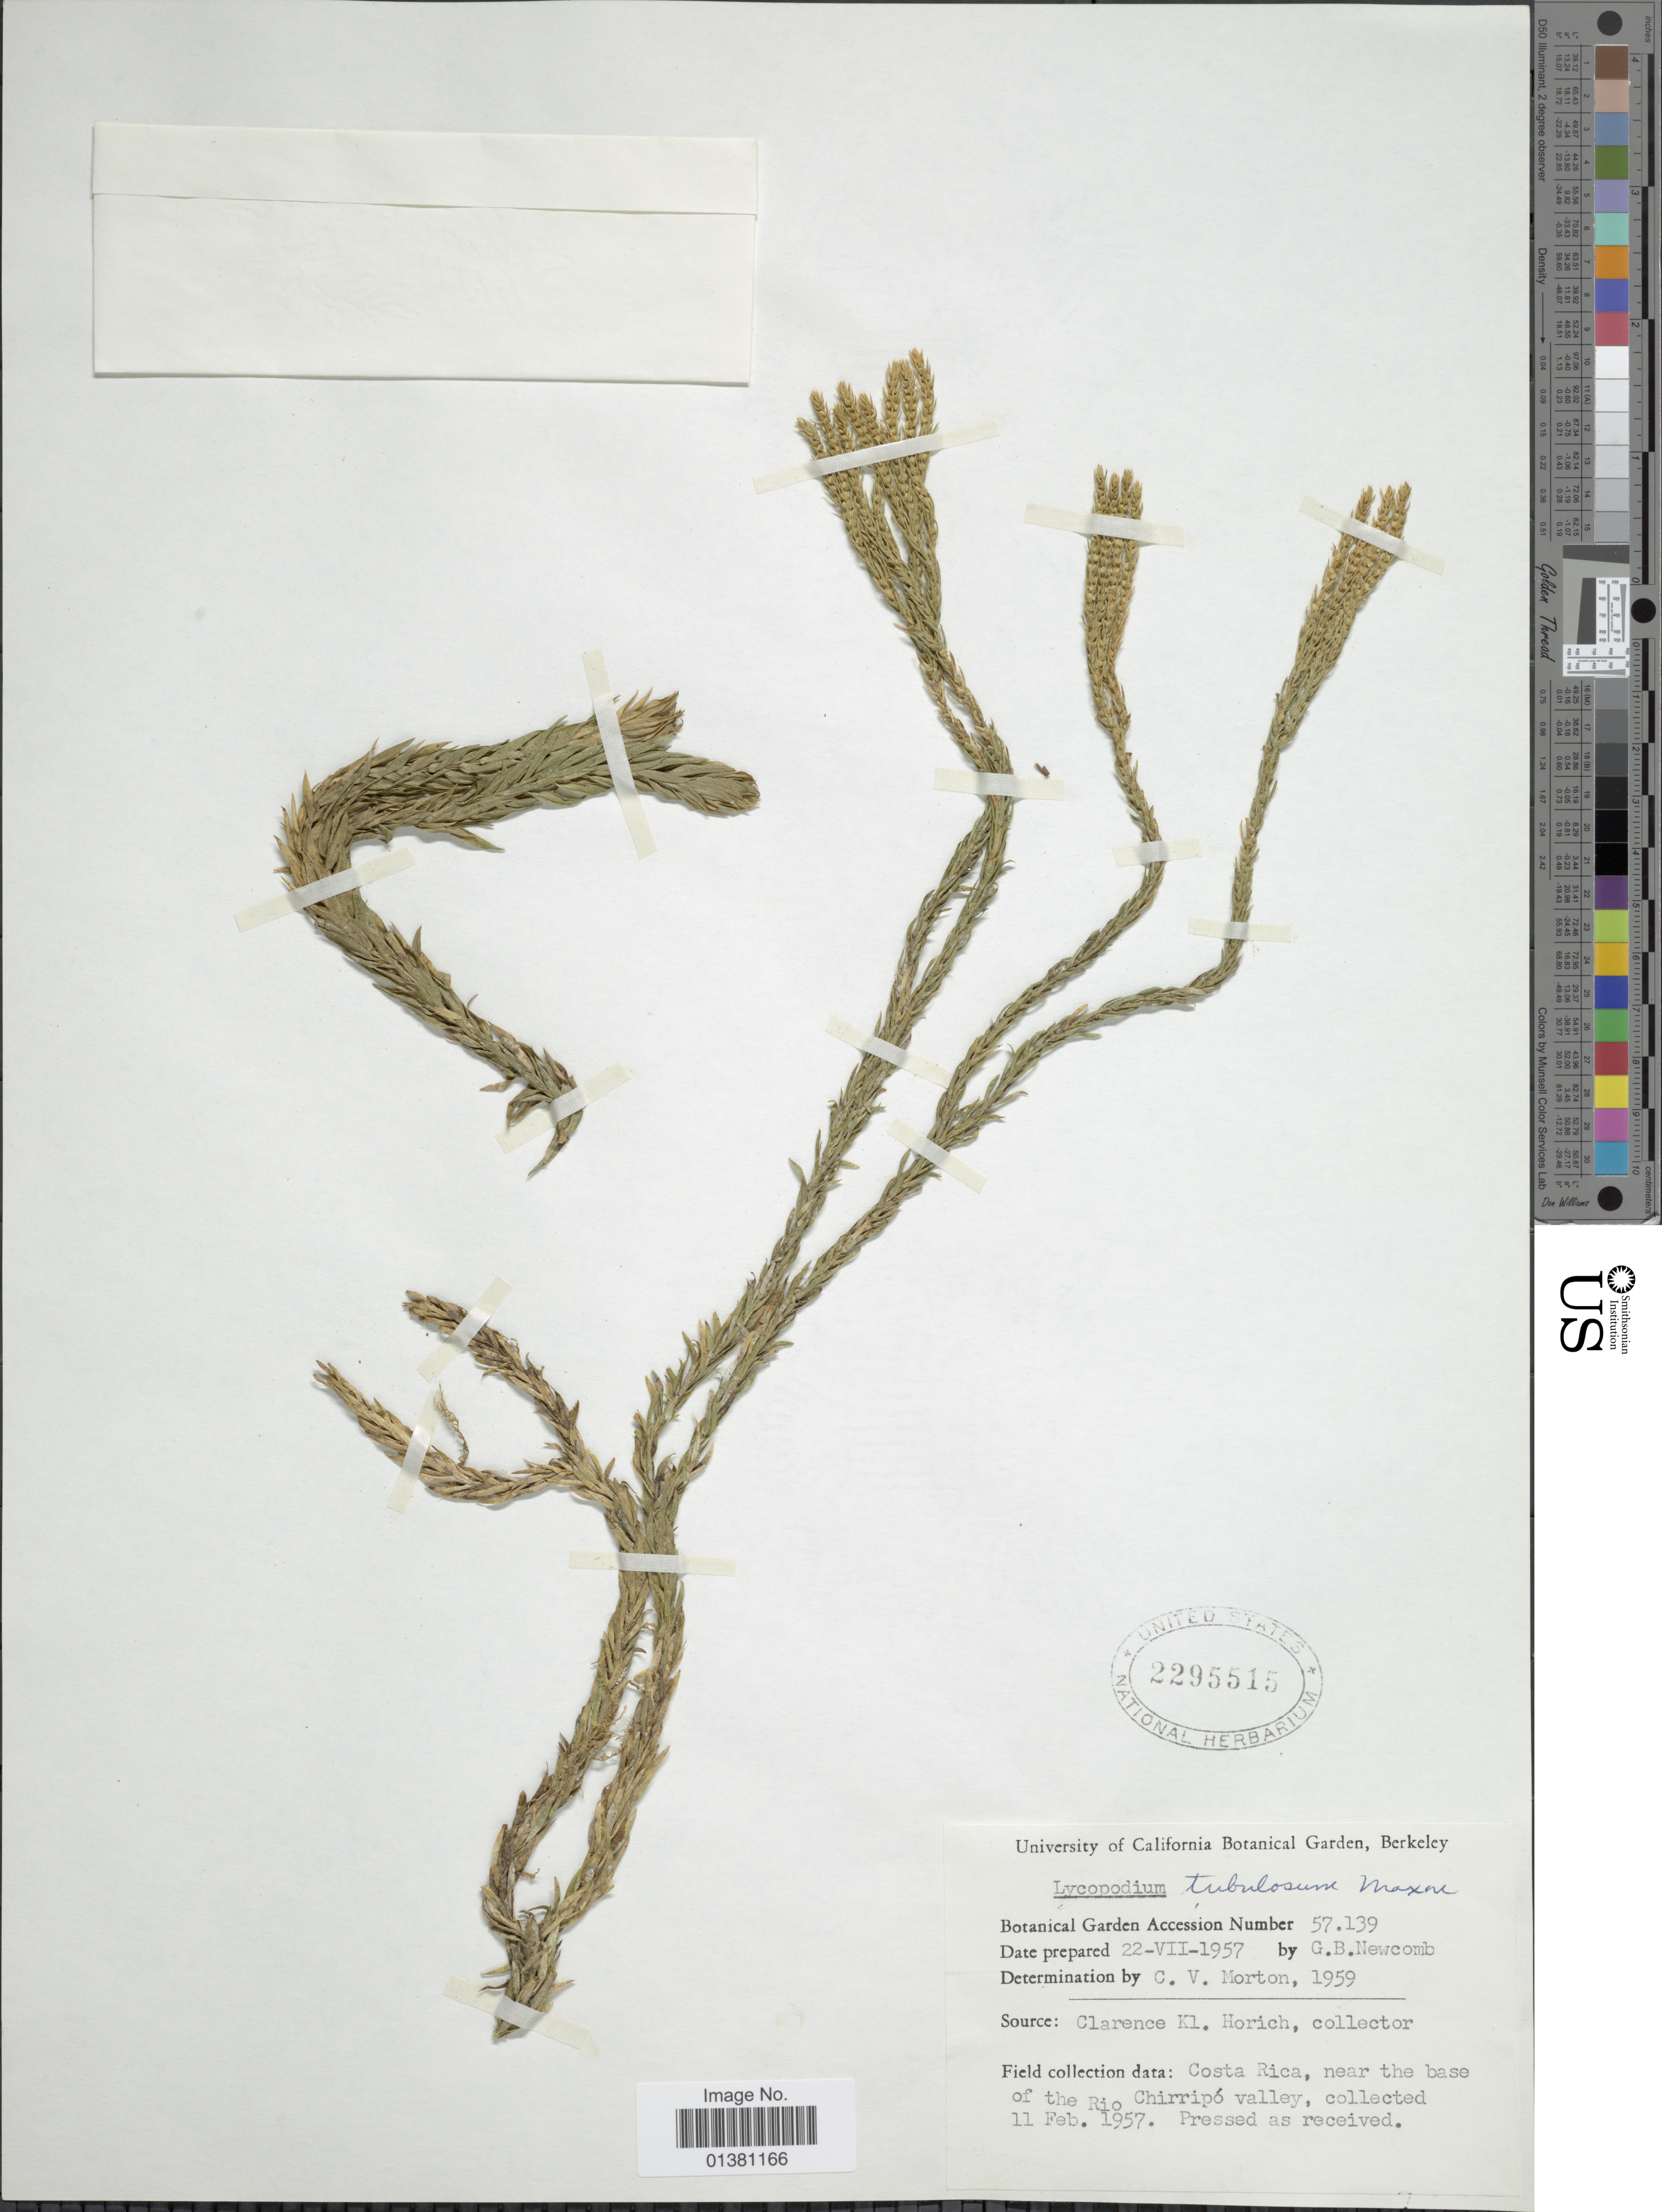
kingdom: Plantae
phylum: Tracheophyta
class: Lycopodiopsida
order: Lycopodiales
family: Lycopodiaceae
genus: Phlegmariurus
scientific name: Phlegmariurus tubulosus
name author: (Maxon) B. Øllg.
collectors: G. B. Newcomb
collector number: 57139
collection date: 1957-07-22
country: Costa Rica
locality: Near the base of the Rio Chirripó valley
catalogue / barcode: US 2295515